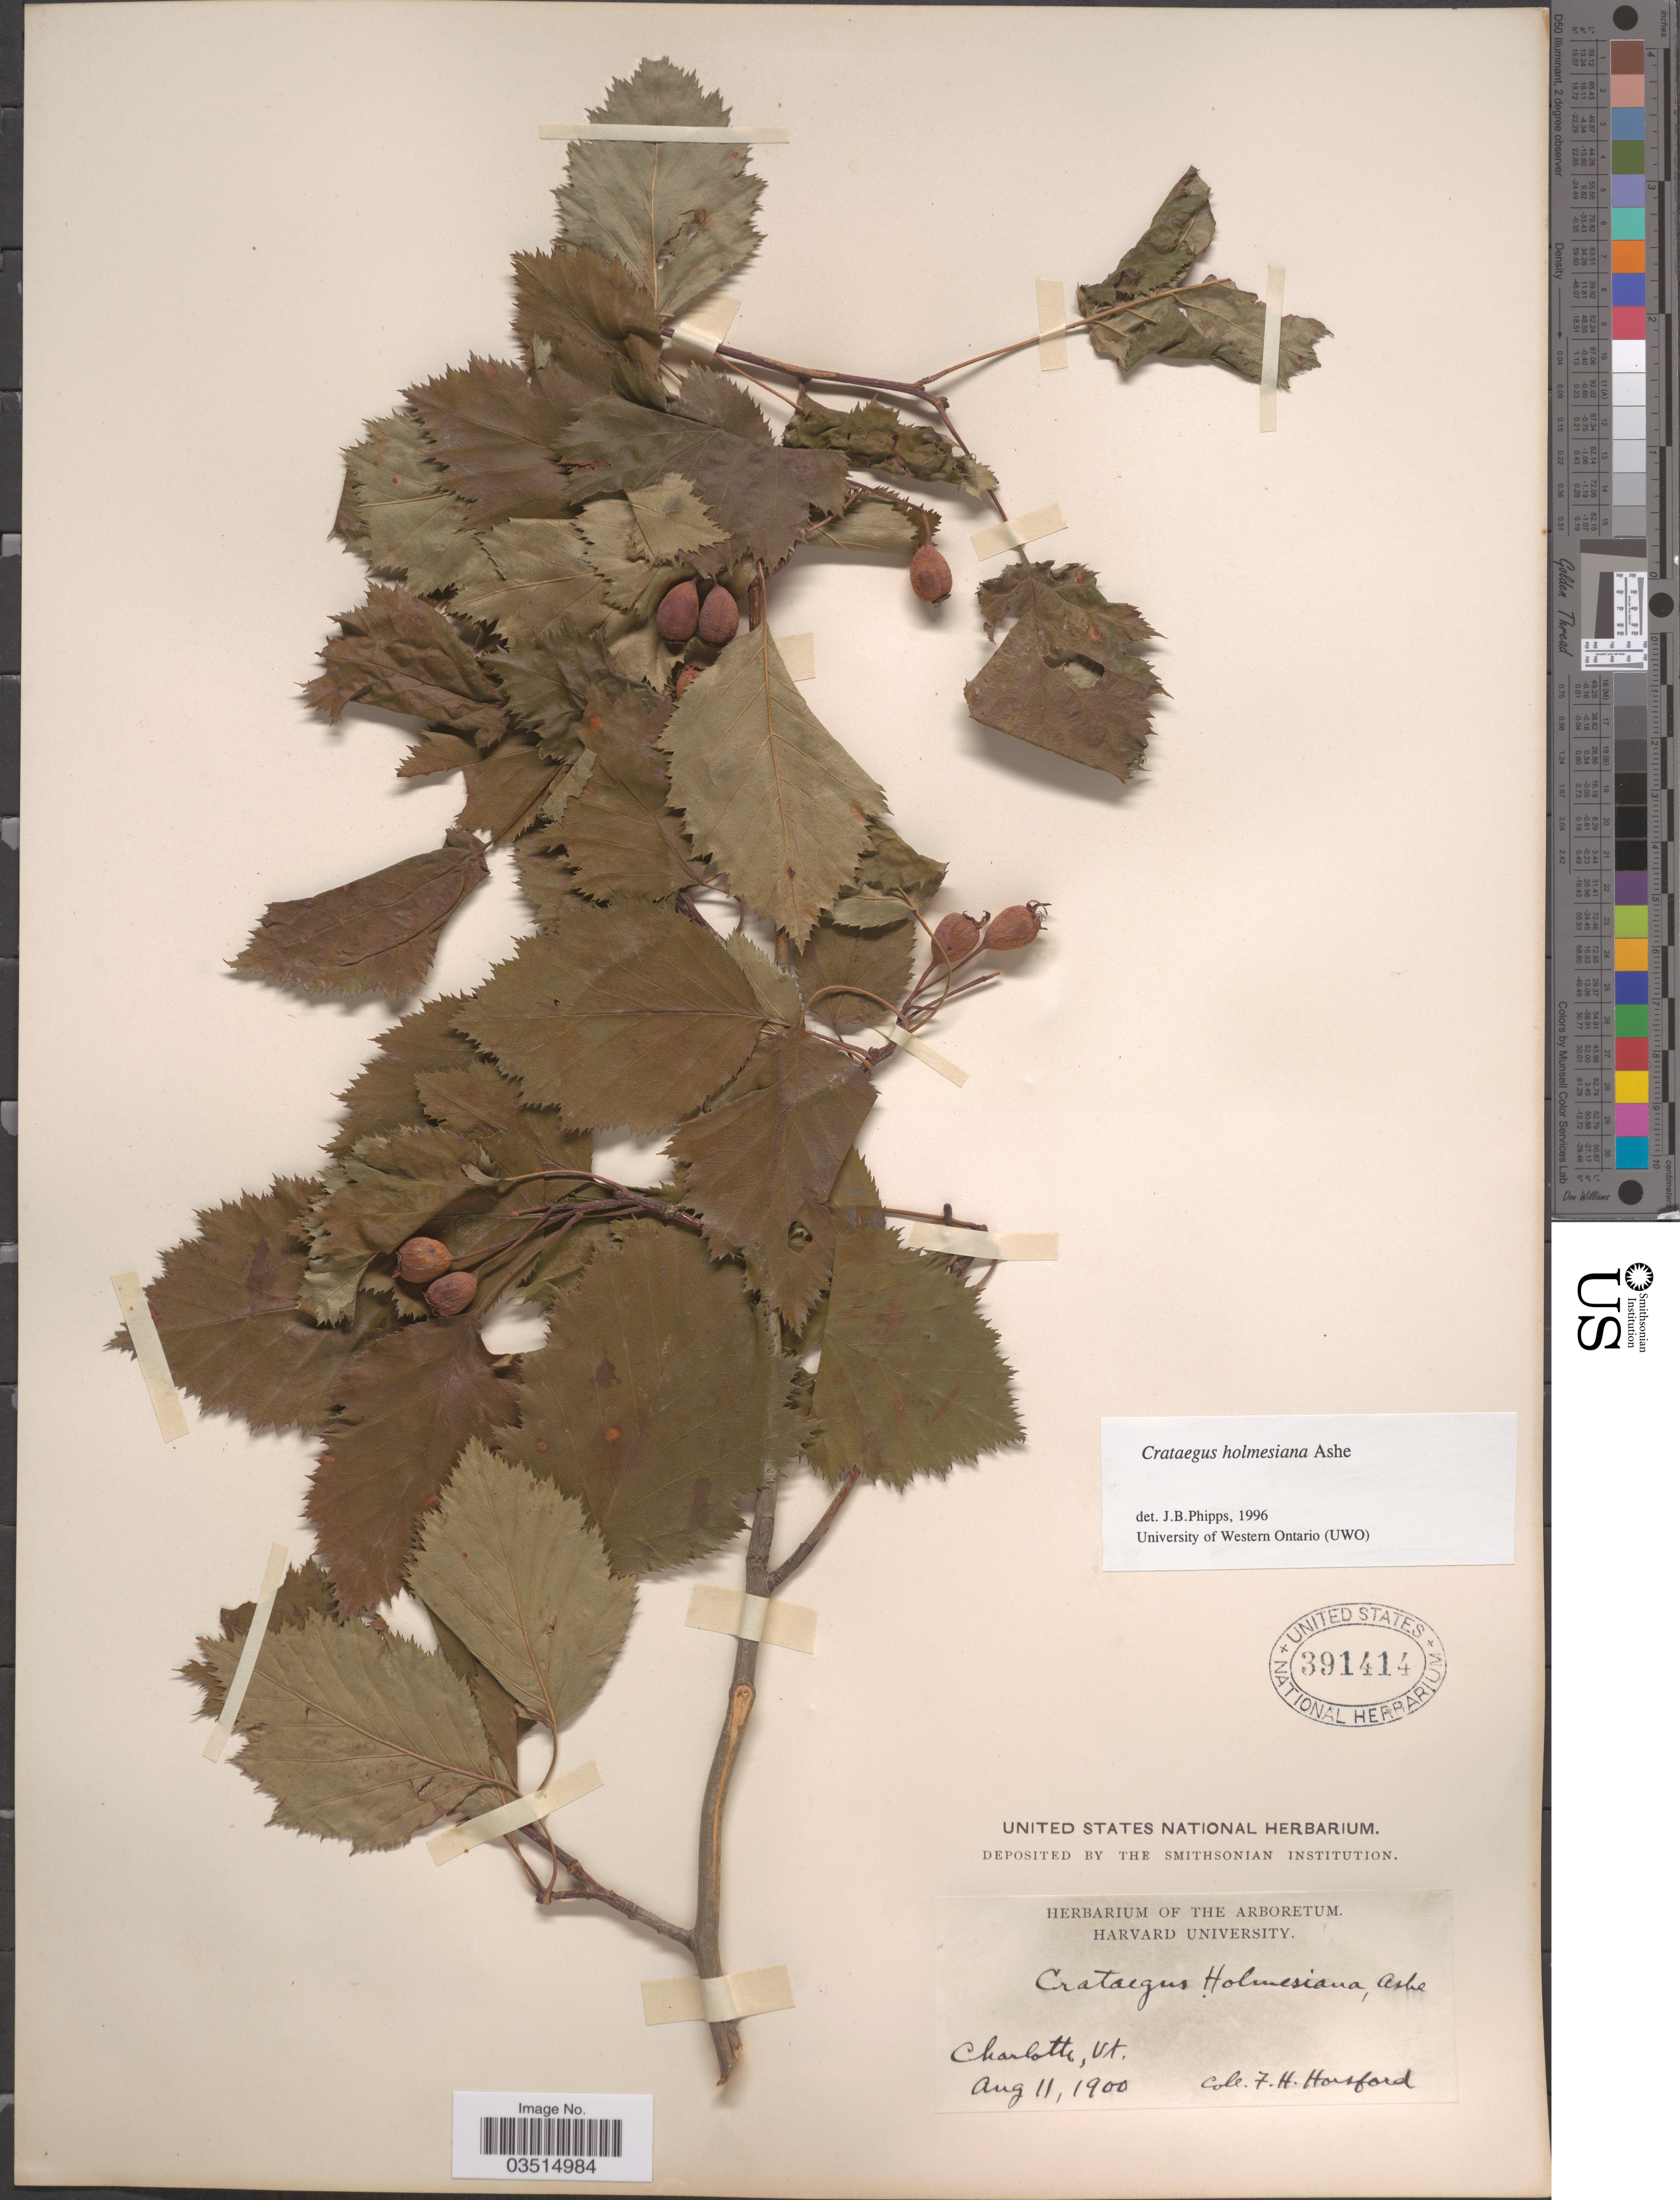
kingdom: Plantae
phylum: Tracheophyta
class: Magnoliopsida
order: Rosales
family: Rosaceae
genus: Crataegus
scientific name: Crataegus holmesiana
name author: Ashe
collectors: F. Horsford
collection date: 1900-08-11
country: United States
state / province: Vermont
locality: Charlotte.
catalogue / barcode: US 391414